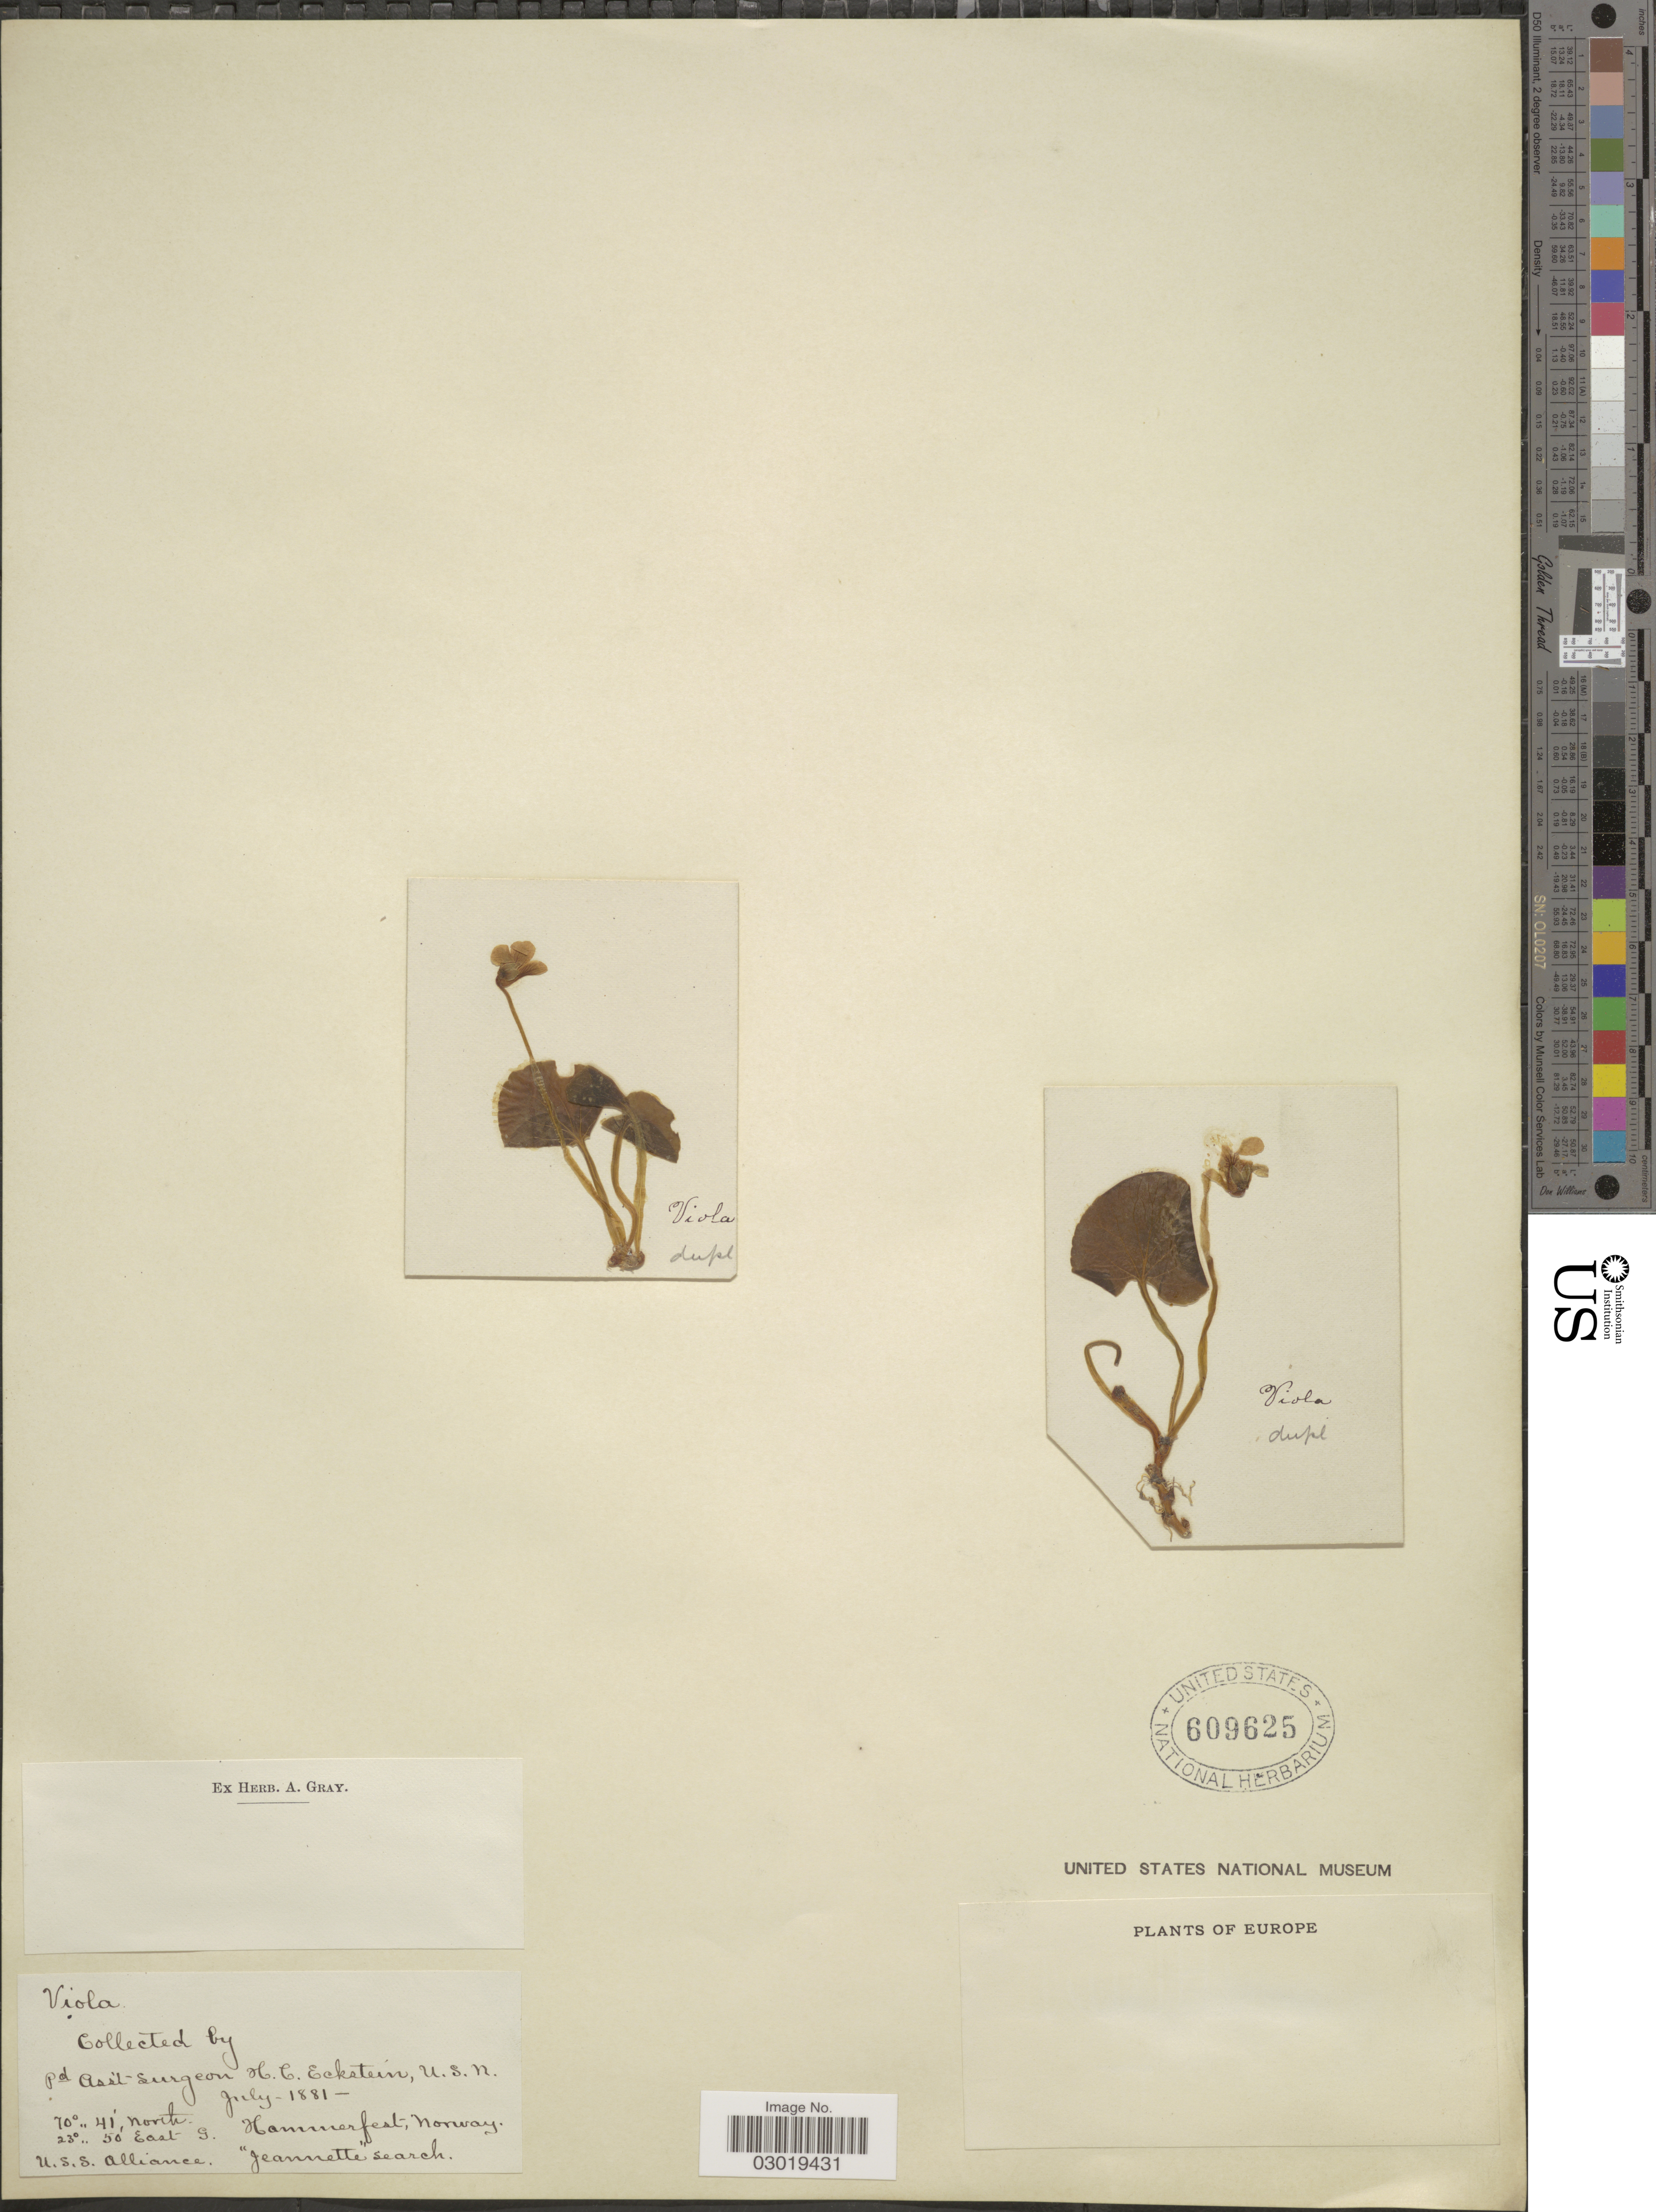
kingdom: Plantae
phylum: Tracheophyta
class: Magnoliopsida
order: Malpighiales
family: Violaceae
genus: Viola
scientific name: Viola sp.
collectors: H. Eckstein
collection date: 1881-07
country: Norway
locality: Hammerfest.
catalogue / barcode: US 609625